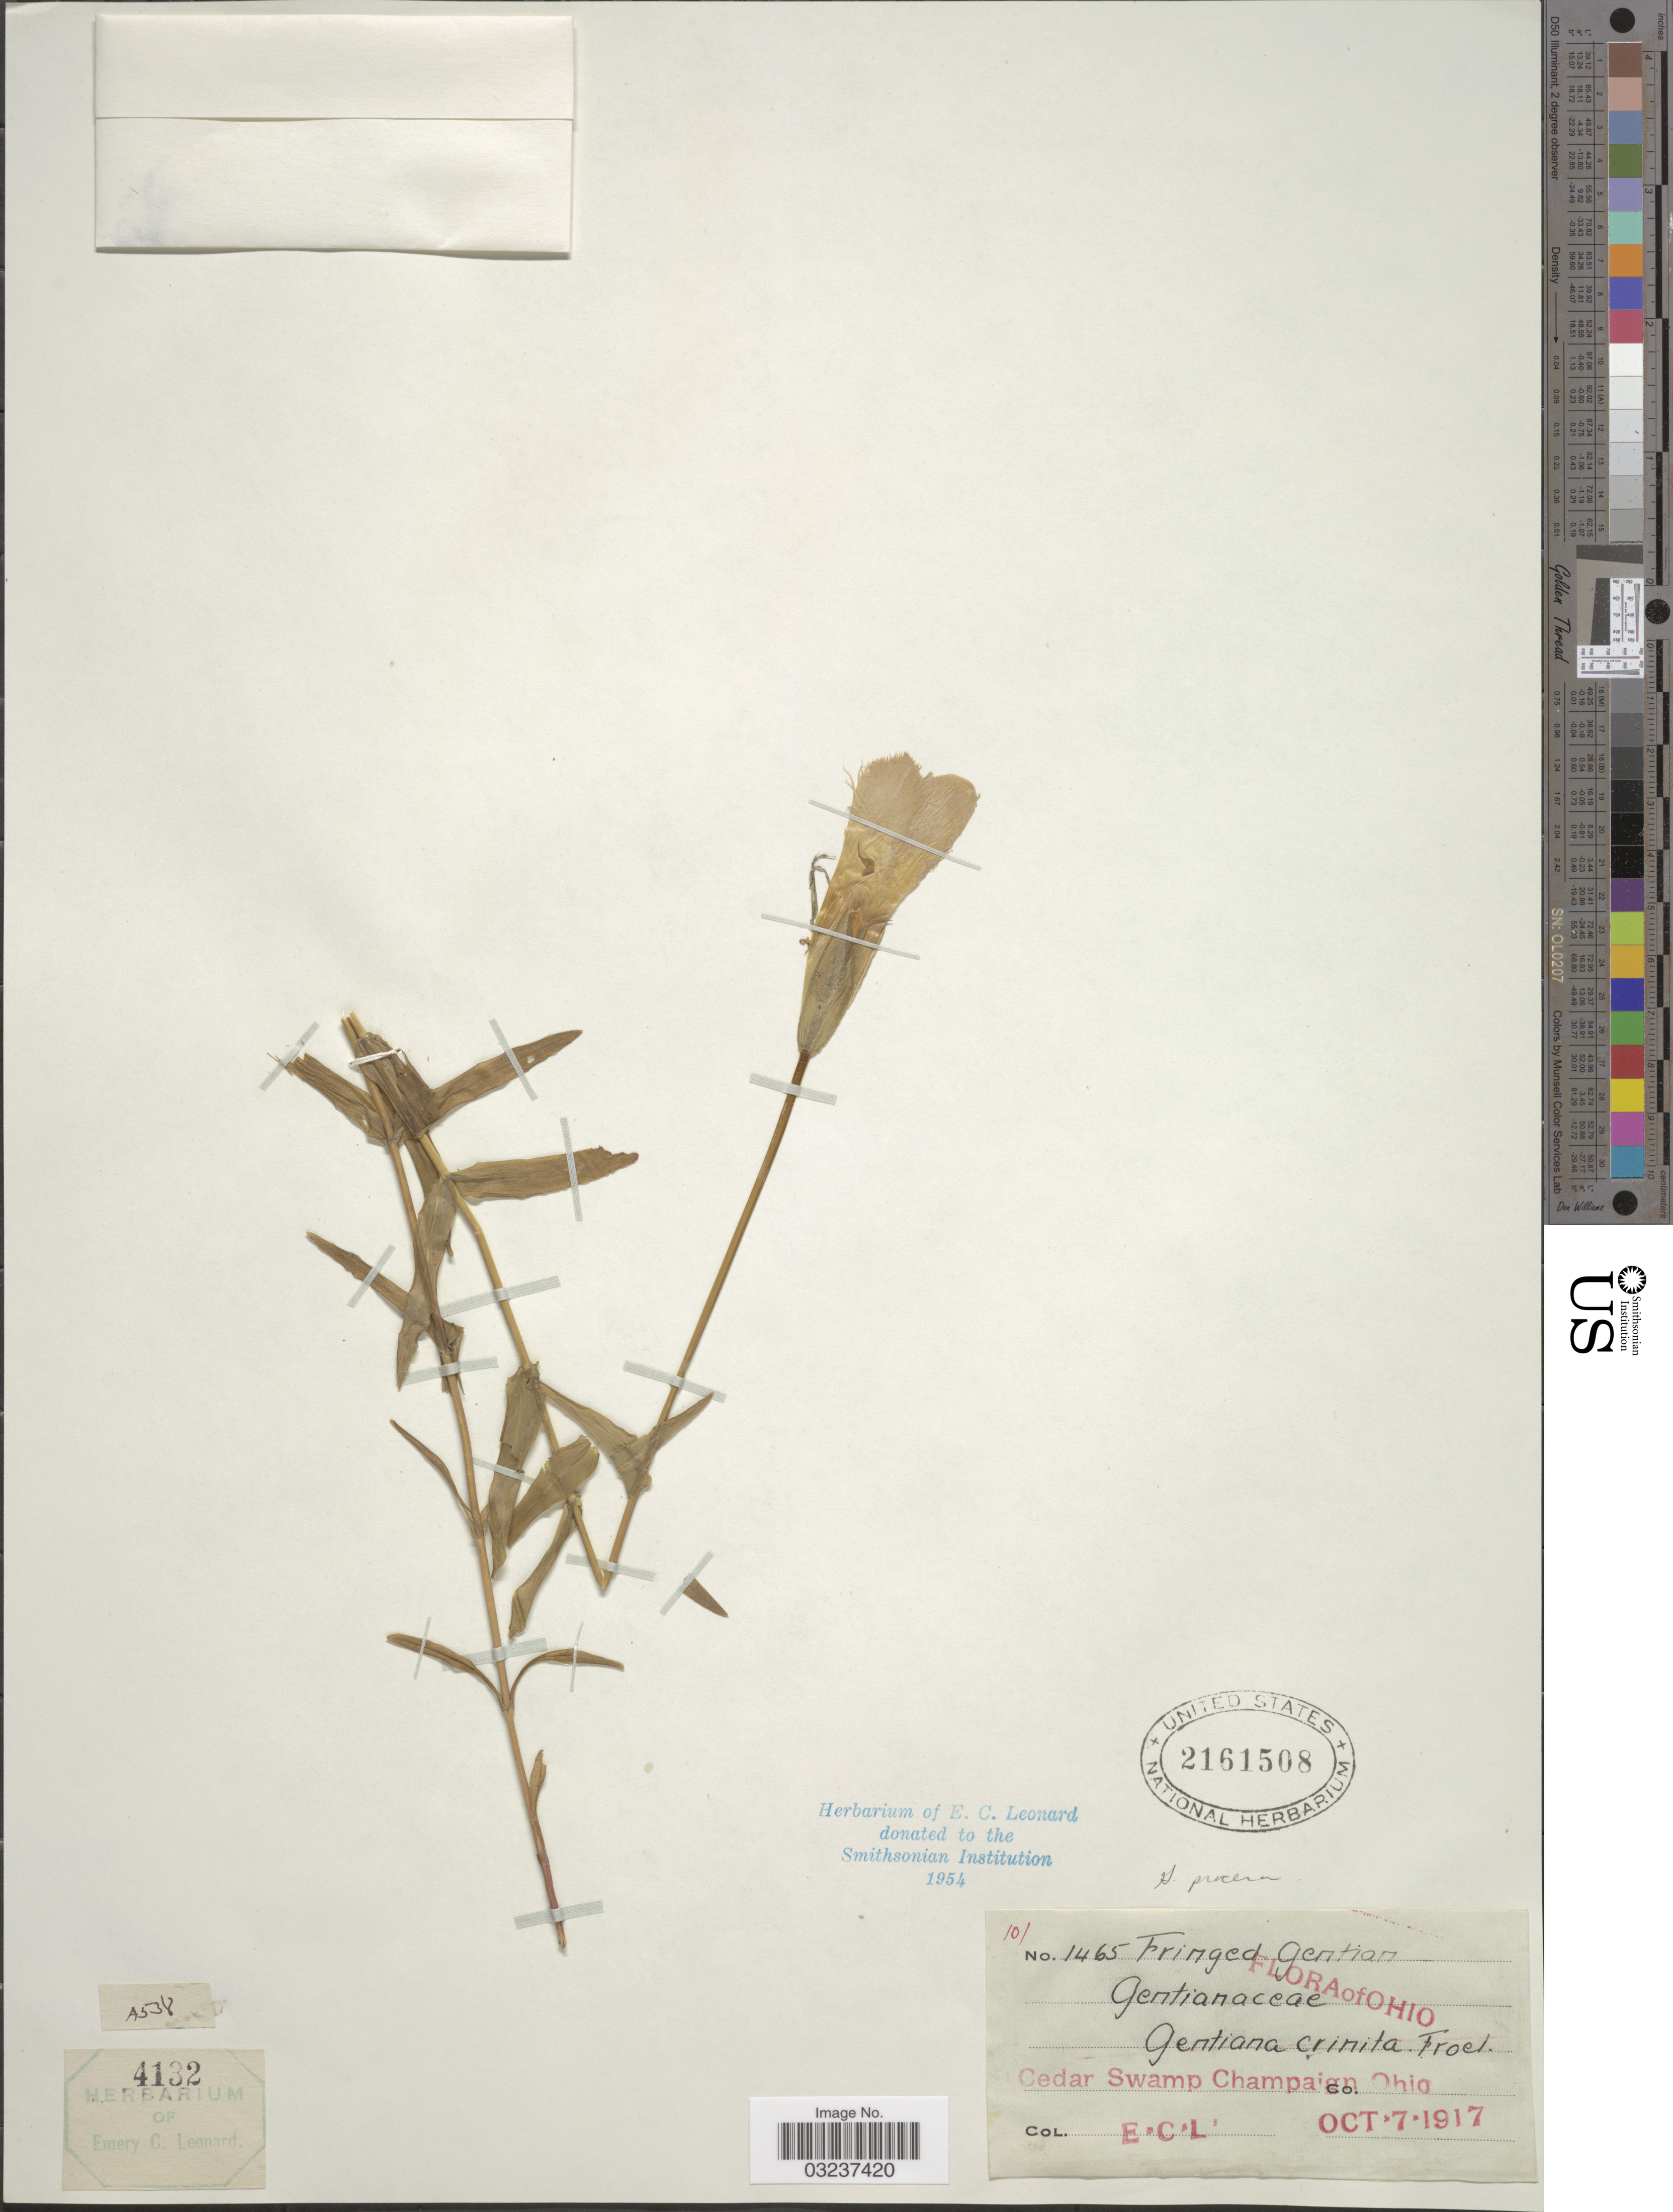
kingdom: Plantae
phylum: Tracheophyta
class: Magnoliopsida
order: Gentianales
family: Gentianaceae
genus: Gentianella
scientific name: Gentianella crinita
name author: (Froel.) G. Don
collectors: E. C. Leonard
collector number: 1465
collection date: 1917-10-07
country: United States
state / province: Ohio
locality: Cedar Swamp Champaign.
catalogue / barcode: US 2161508